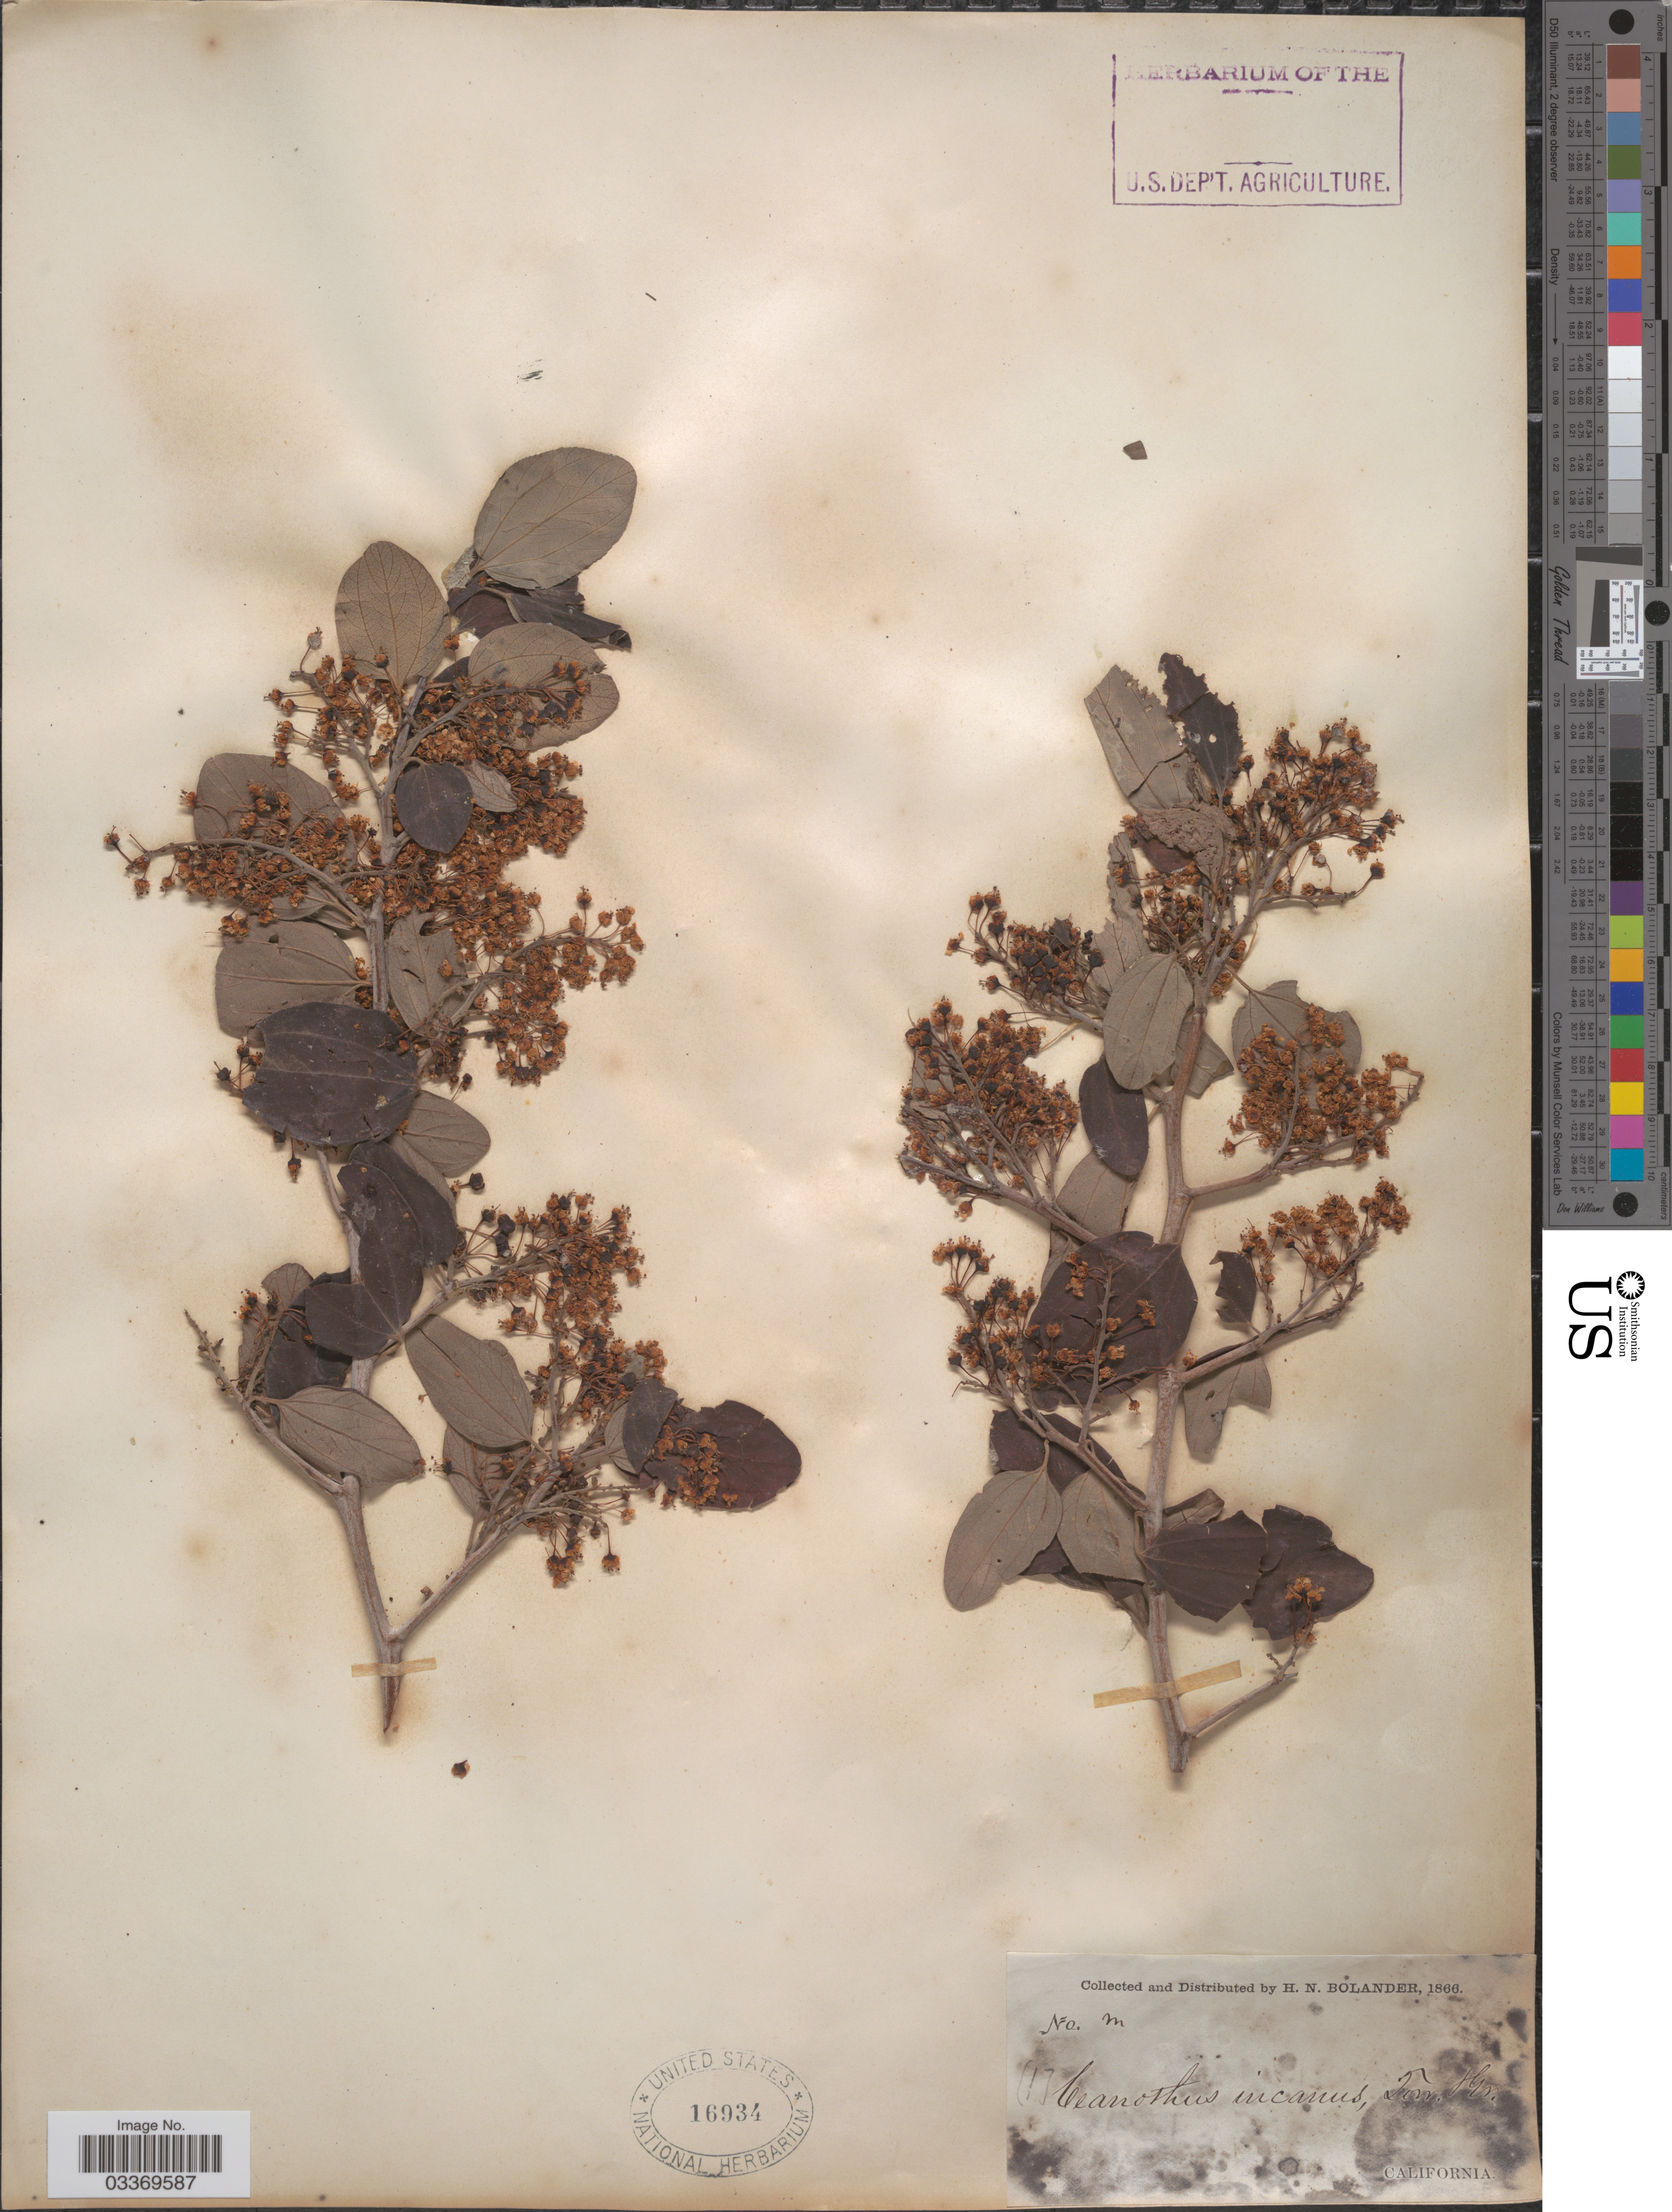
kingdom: Plantae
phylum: Tracheophyta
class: Magnoliopsida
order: Rosales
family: Rhamnaceae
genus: Ceanothus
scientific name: Ceanothus incanus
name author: Torr. & A. Gray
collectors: H. Bolander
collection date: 1866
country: United States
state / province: California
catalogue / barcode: US 16934